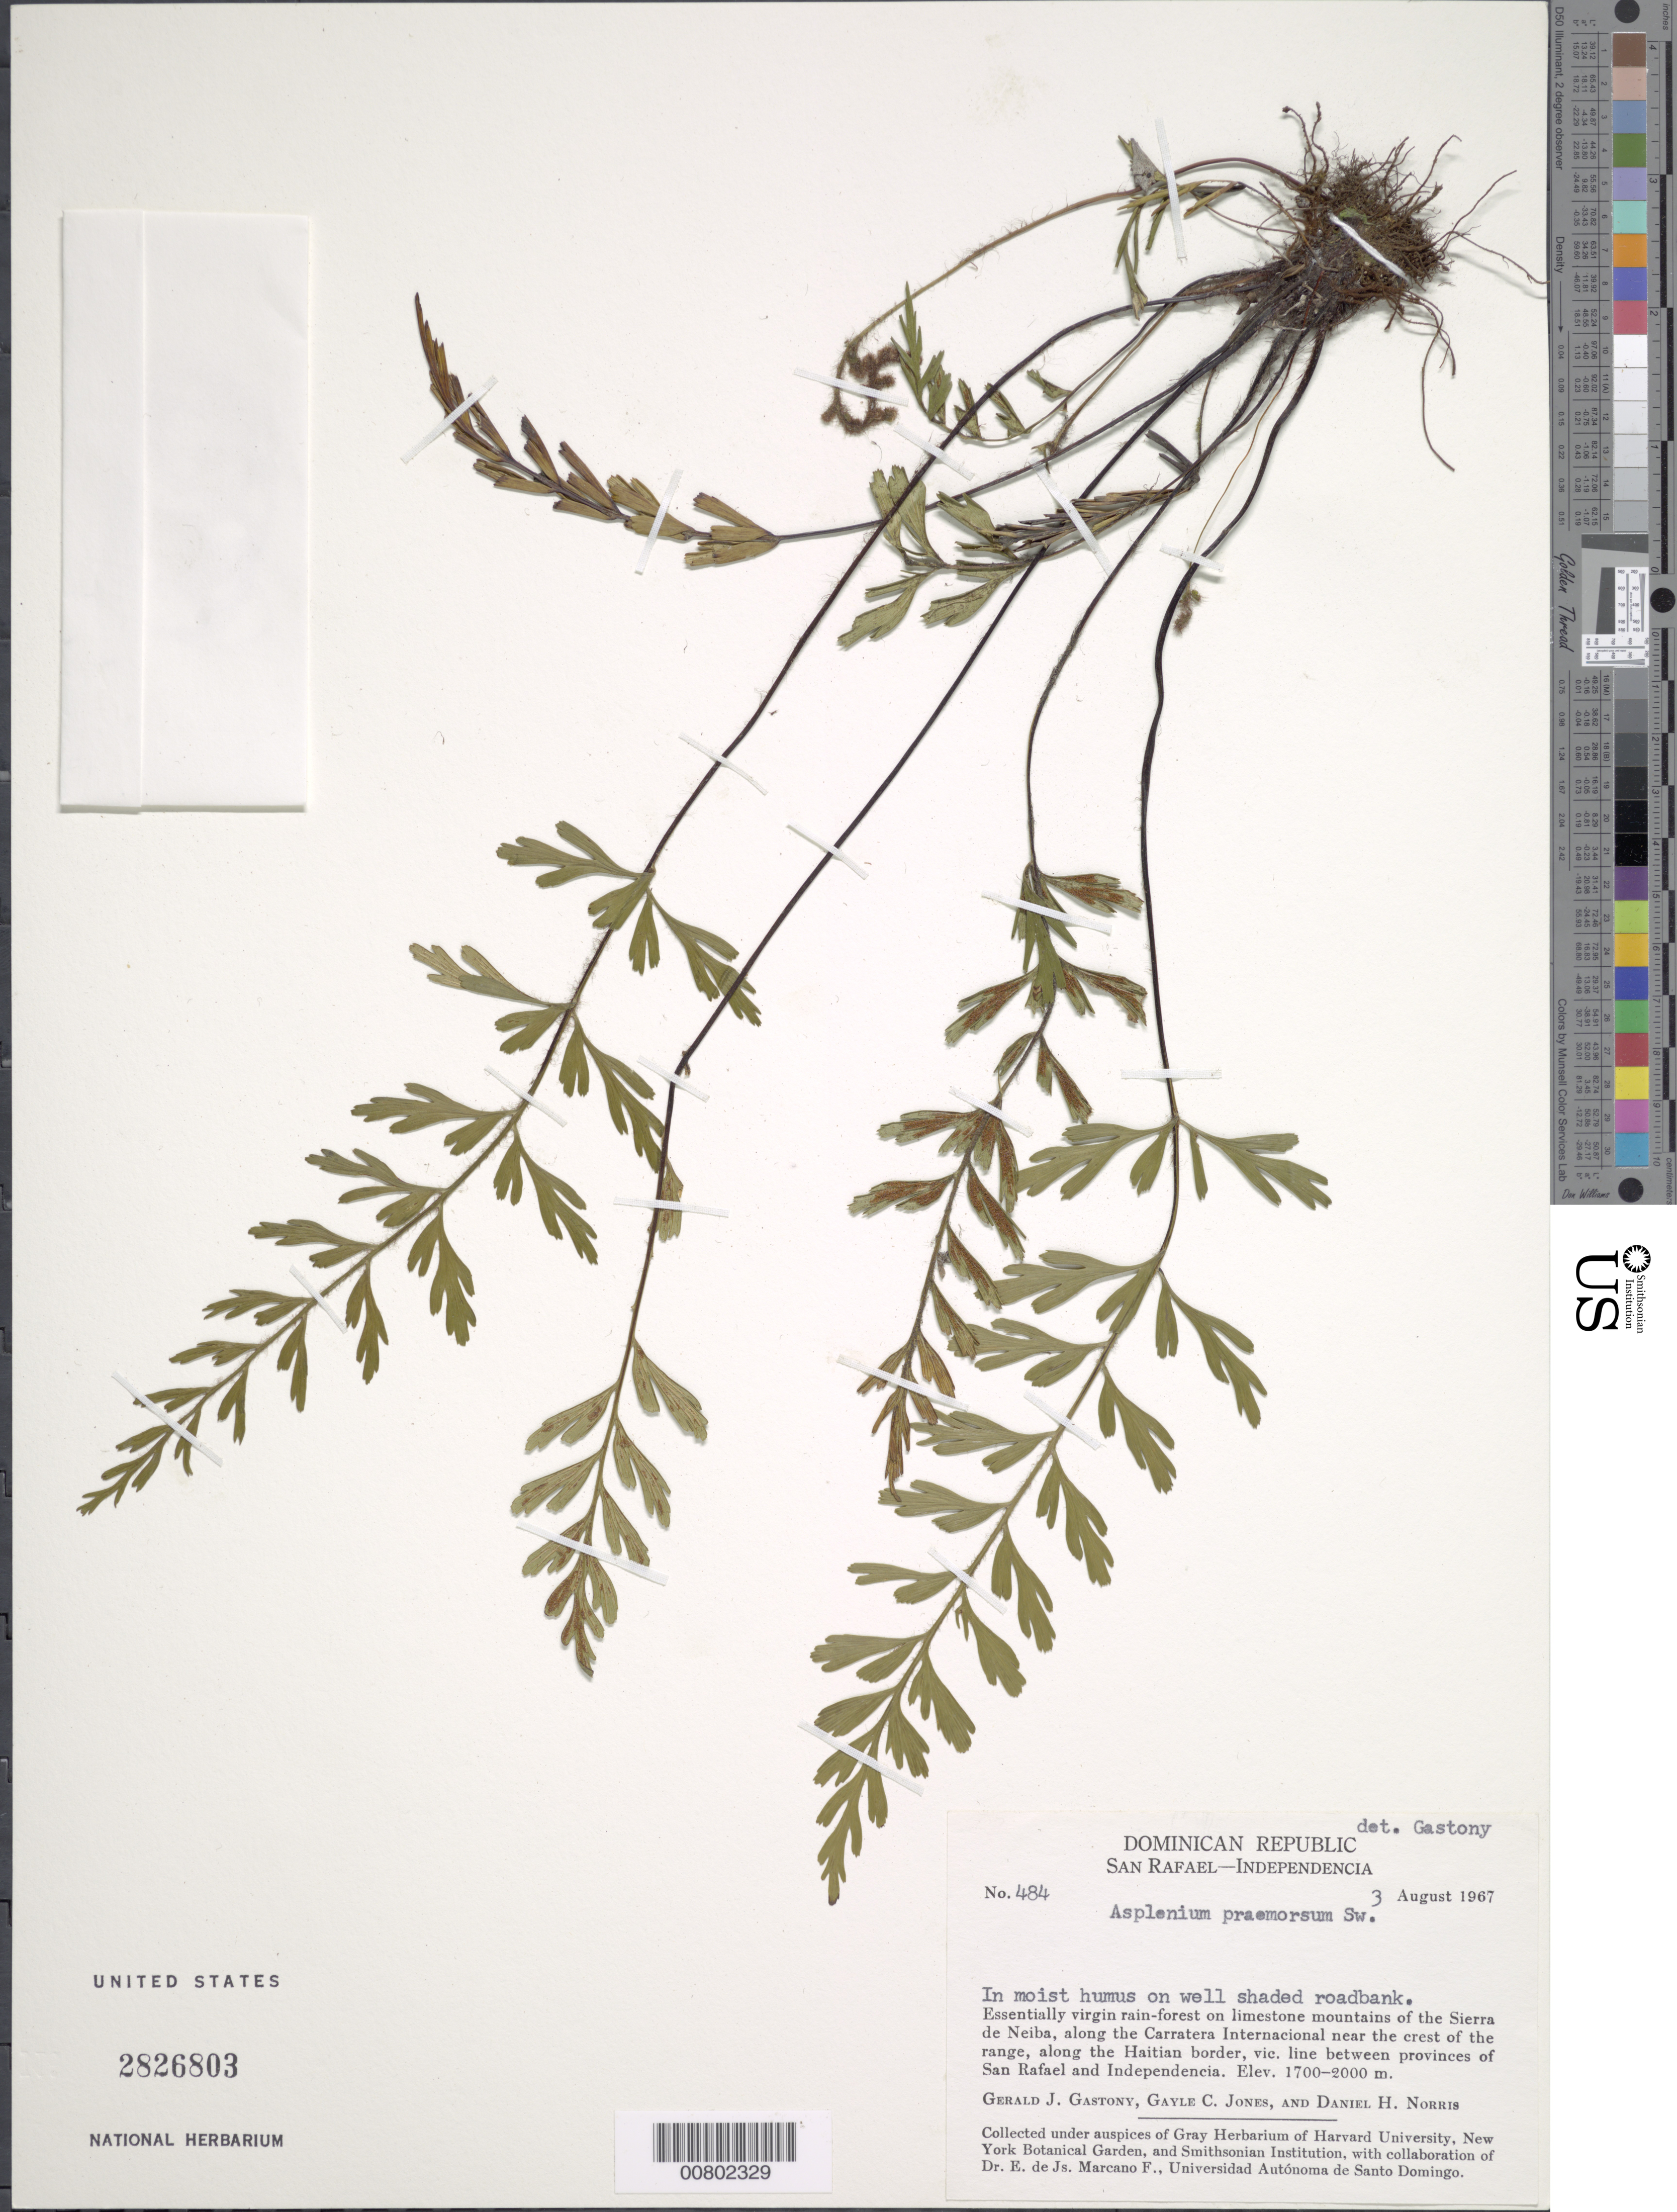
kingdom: Plantae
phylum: Tracheophyta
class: Polypodiopsida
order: Polypodiales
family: Aspleniaceae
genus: Asplenium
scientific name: Asplenium praemorsum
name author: Sw.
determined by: Gastony, Gerald J.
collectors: G. Gastony, G. C. Jones & D. H. Norris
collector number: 484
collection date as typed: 03 Aug 1967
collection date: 1967-08-03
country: Dominican Republic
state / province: Independencia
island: Hispaniola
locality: San Rafael-Independencia, Sierra de Neiba, along Carratera Internacional, along Haitian border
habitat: Essentially virgin rainforest on limestone mountains; in moist humus on well-shaded roadbank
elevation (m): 1700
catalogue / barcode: US 2826803